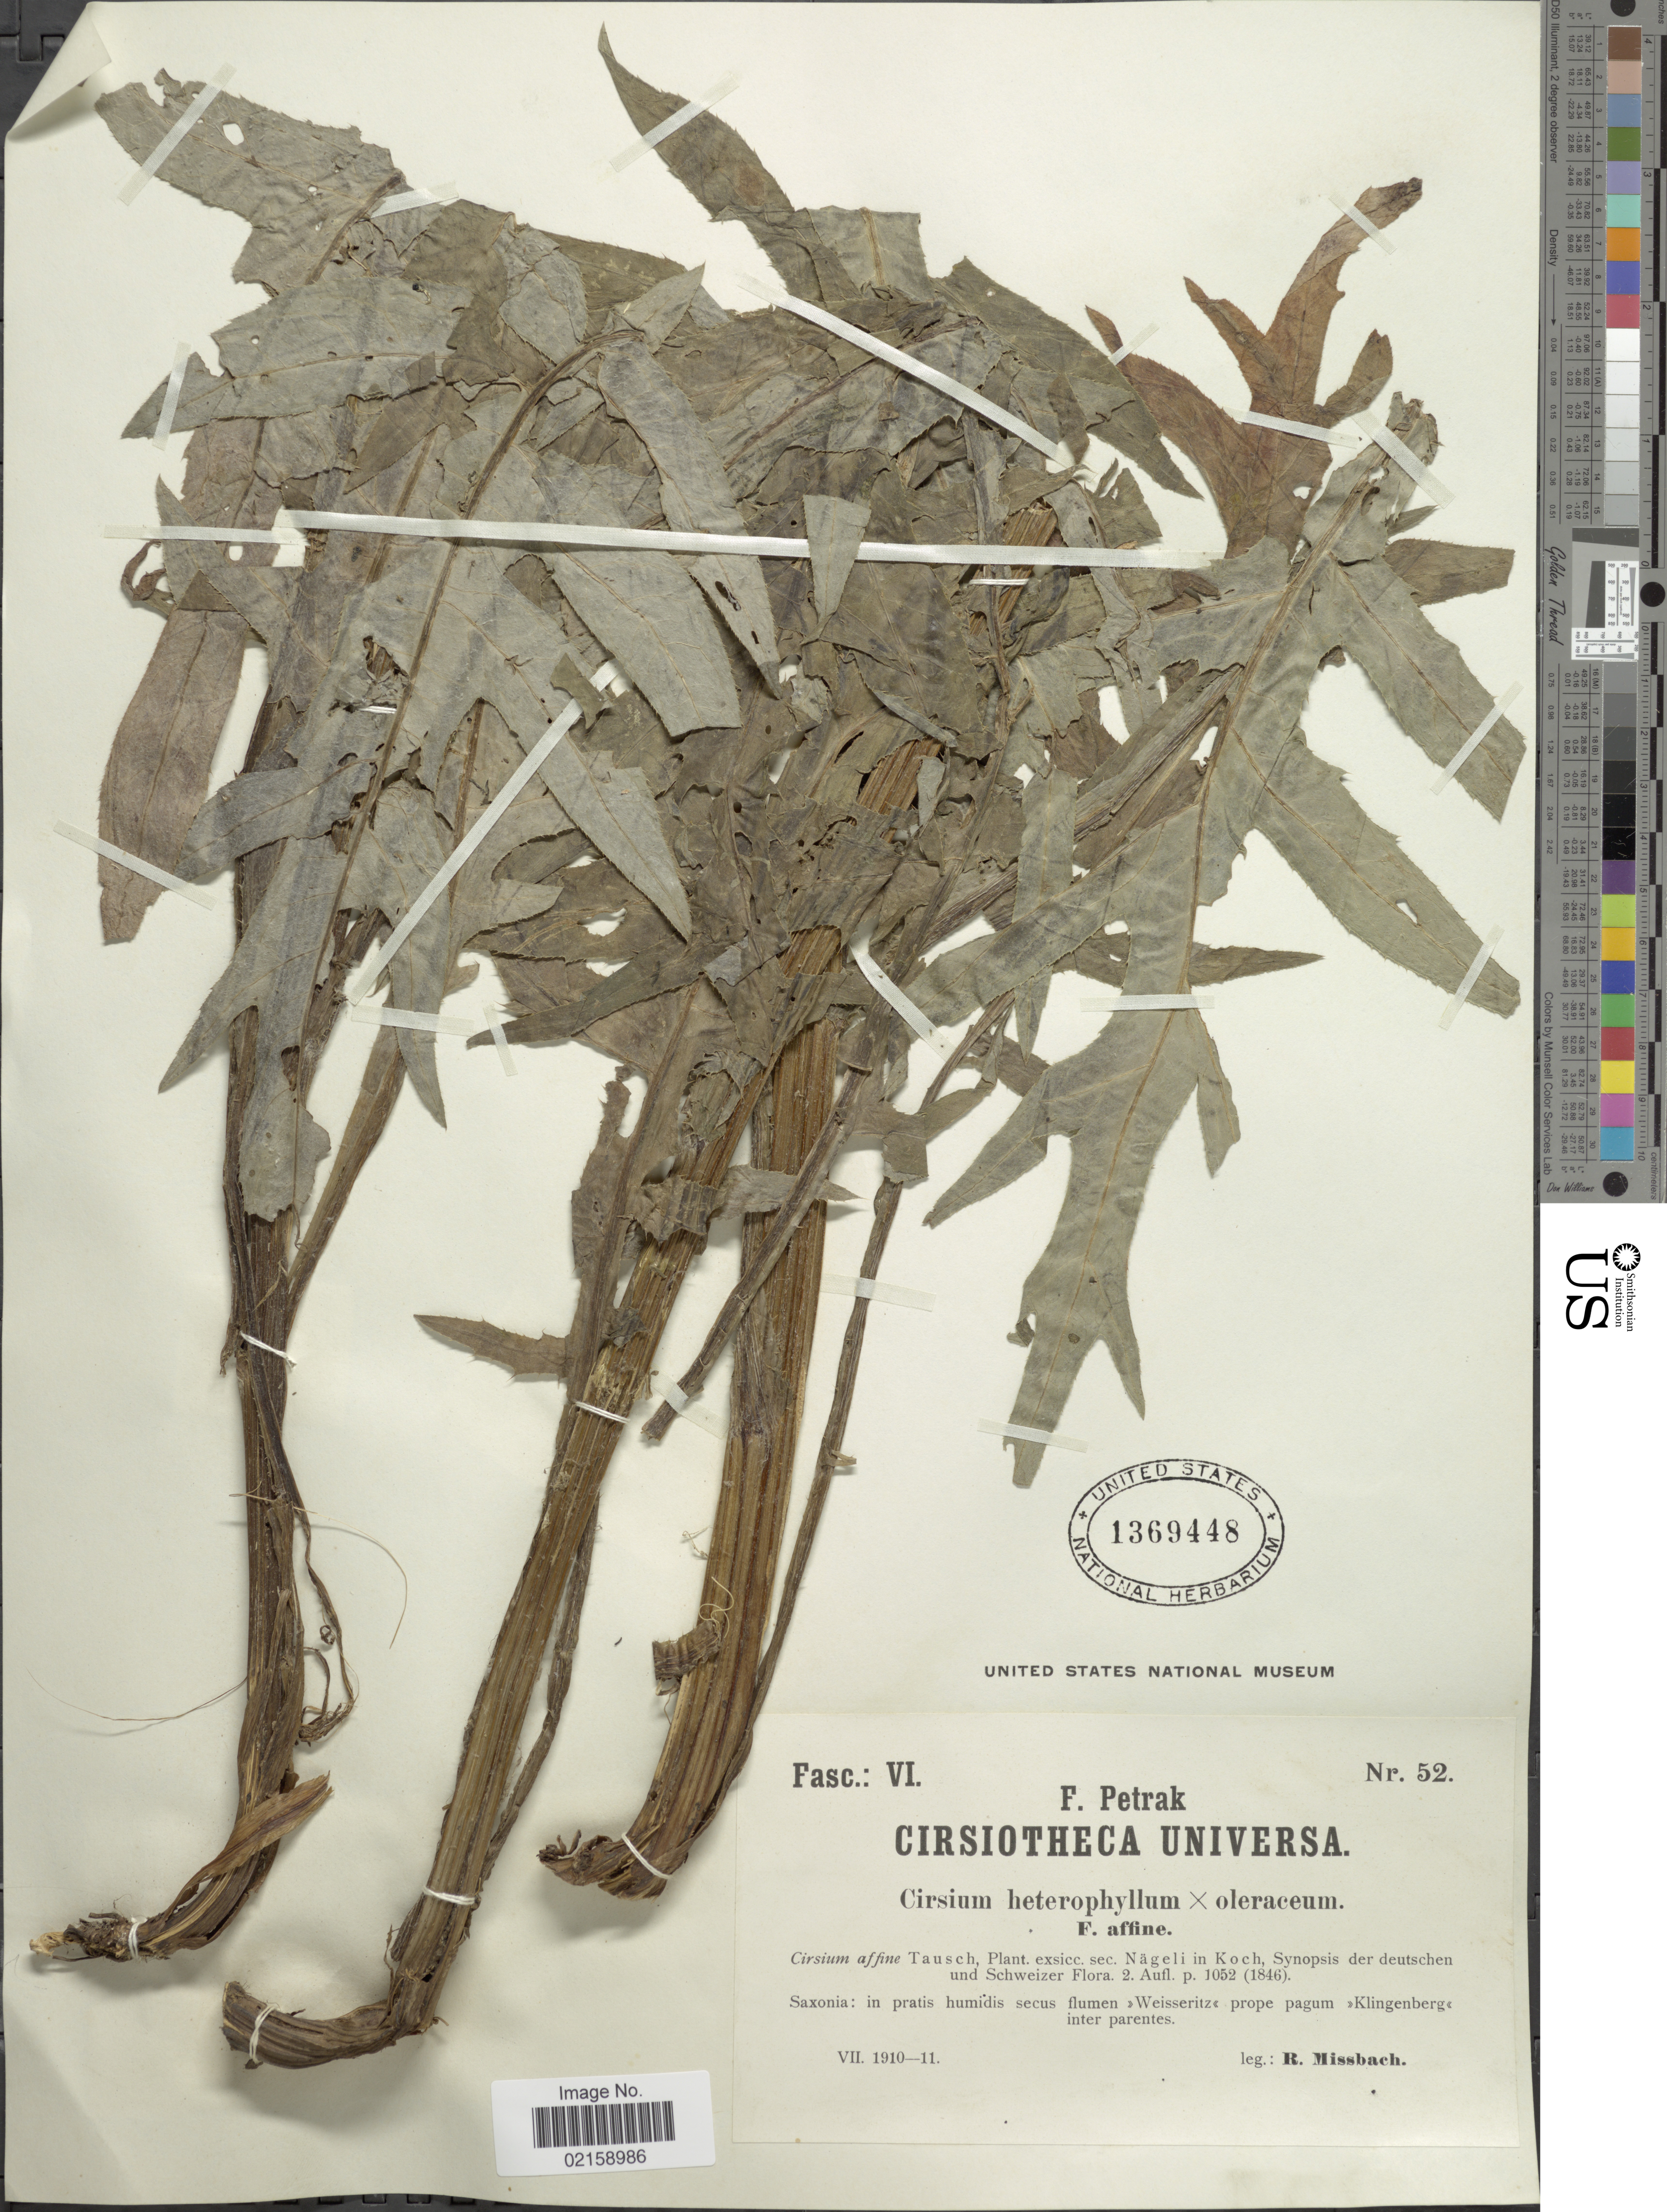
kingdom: Plantae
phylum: Tracheophyta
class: Magnoliopsida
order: Asterales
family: Asteraceae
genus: Cirsium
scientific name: Cirsium heterophyllum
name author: (L.) Hill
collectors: R. Missbach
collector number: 52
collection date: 1910-07-11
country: Germany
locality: Saxonia: in pratis humidis secus flumen >> Weisseritze << prope pagum >> Klingenberg << inter parentes.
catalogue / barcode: US 1369448